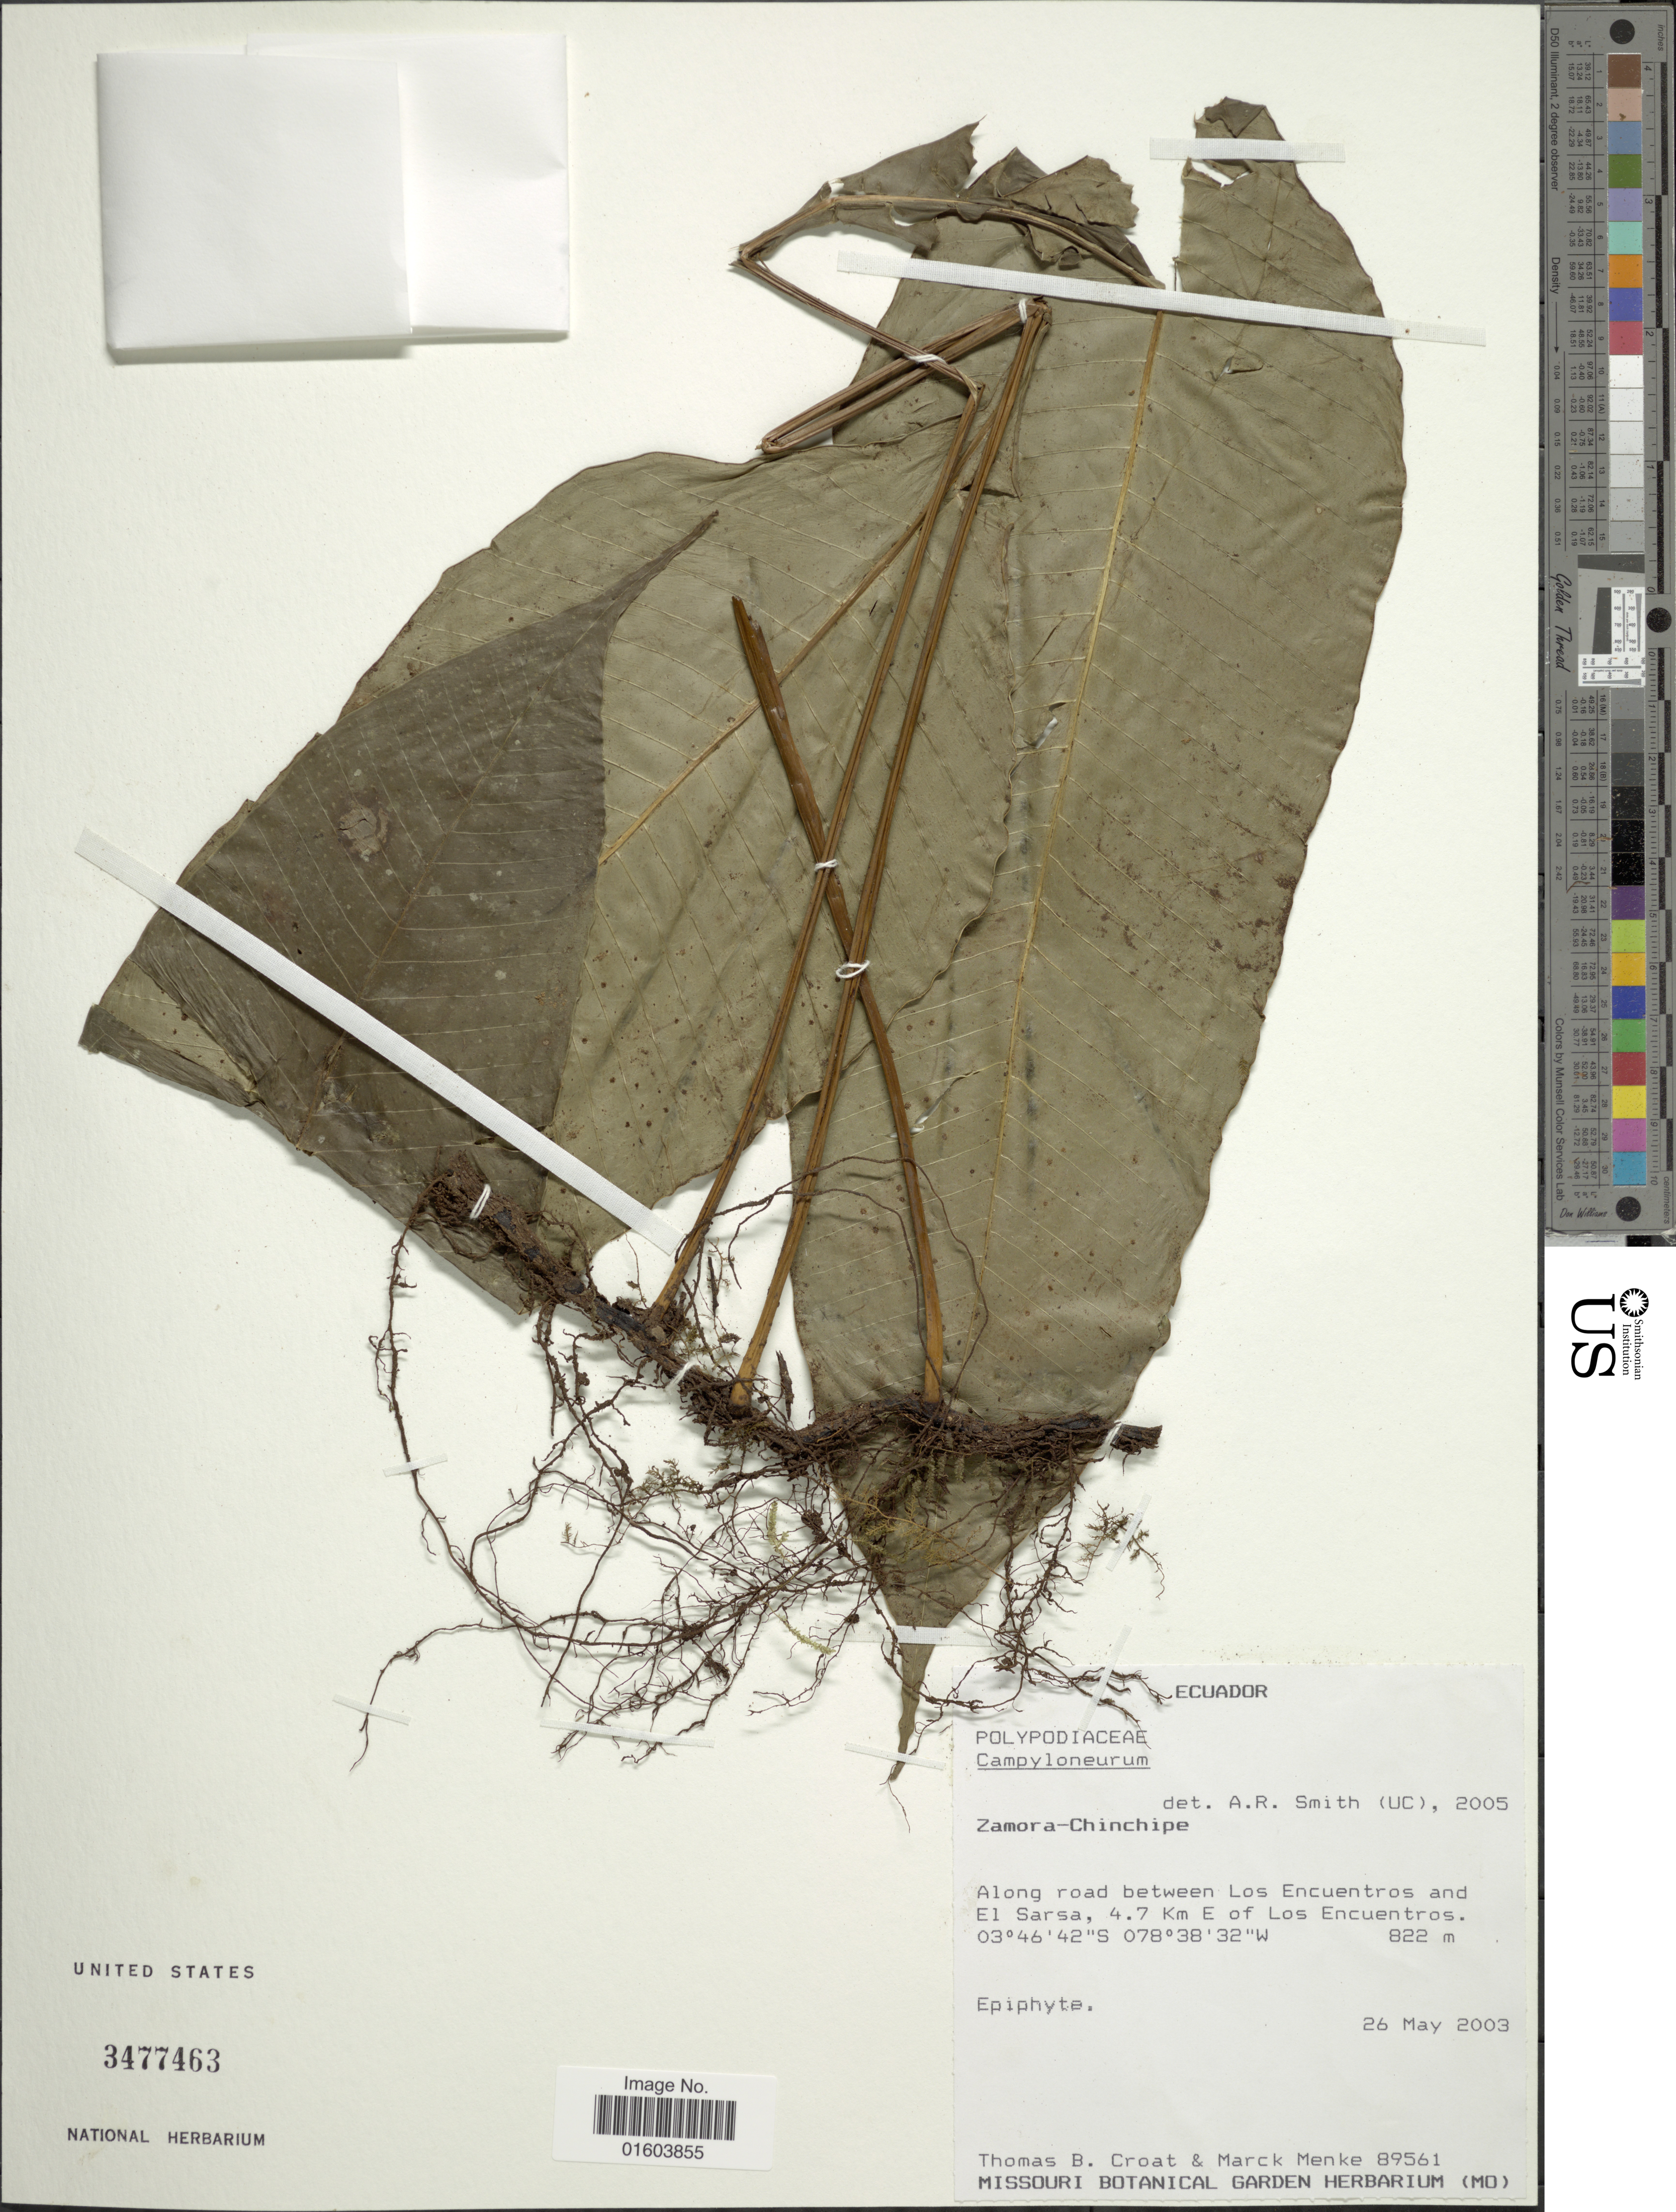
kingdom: Plantae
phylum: Tracheophyta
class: Polypodiopsida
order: Polypodiales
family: Polypodiaceae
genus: Campyloneurum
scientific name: Campyloneurum abruptum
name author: (Lindm.) B. León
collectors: T. B. Croat & M. Menke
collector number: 89561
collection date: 2003-05-26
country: Ecuador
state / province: Zamora-Chinchipe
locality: Ecuador. Along road between Los Encuentros and El Sarsa, 4. 7 Km E of Los Encuentros.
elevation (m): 822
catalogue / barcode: US 3477463